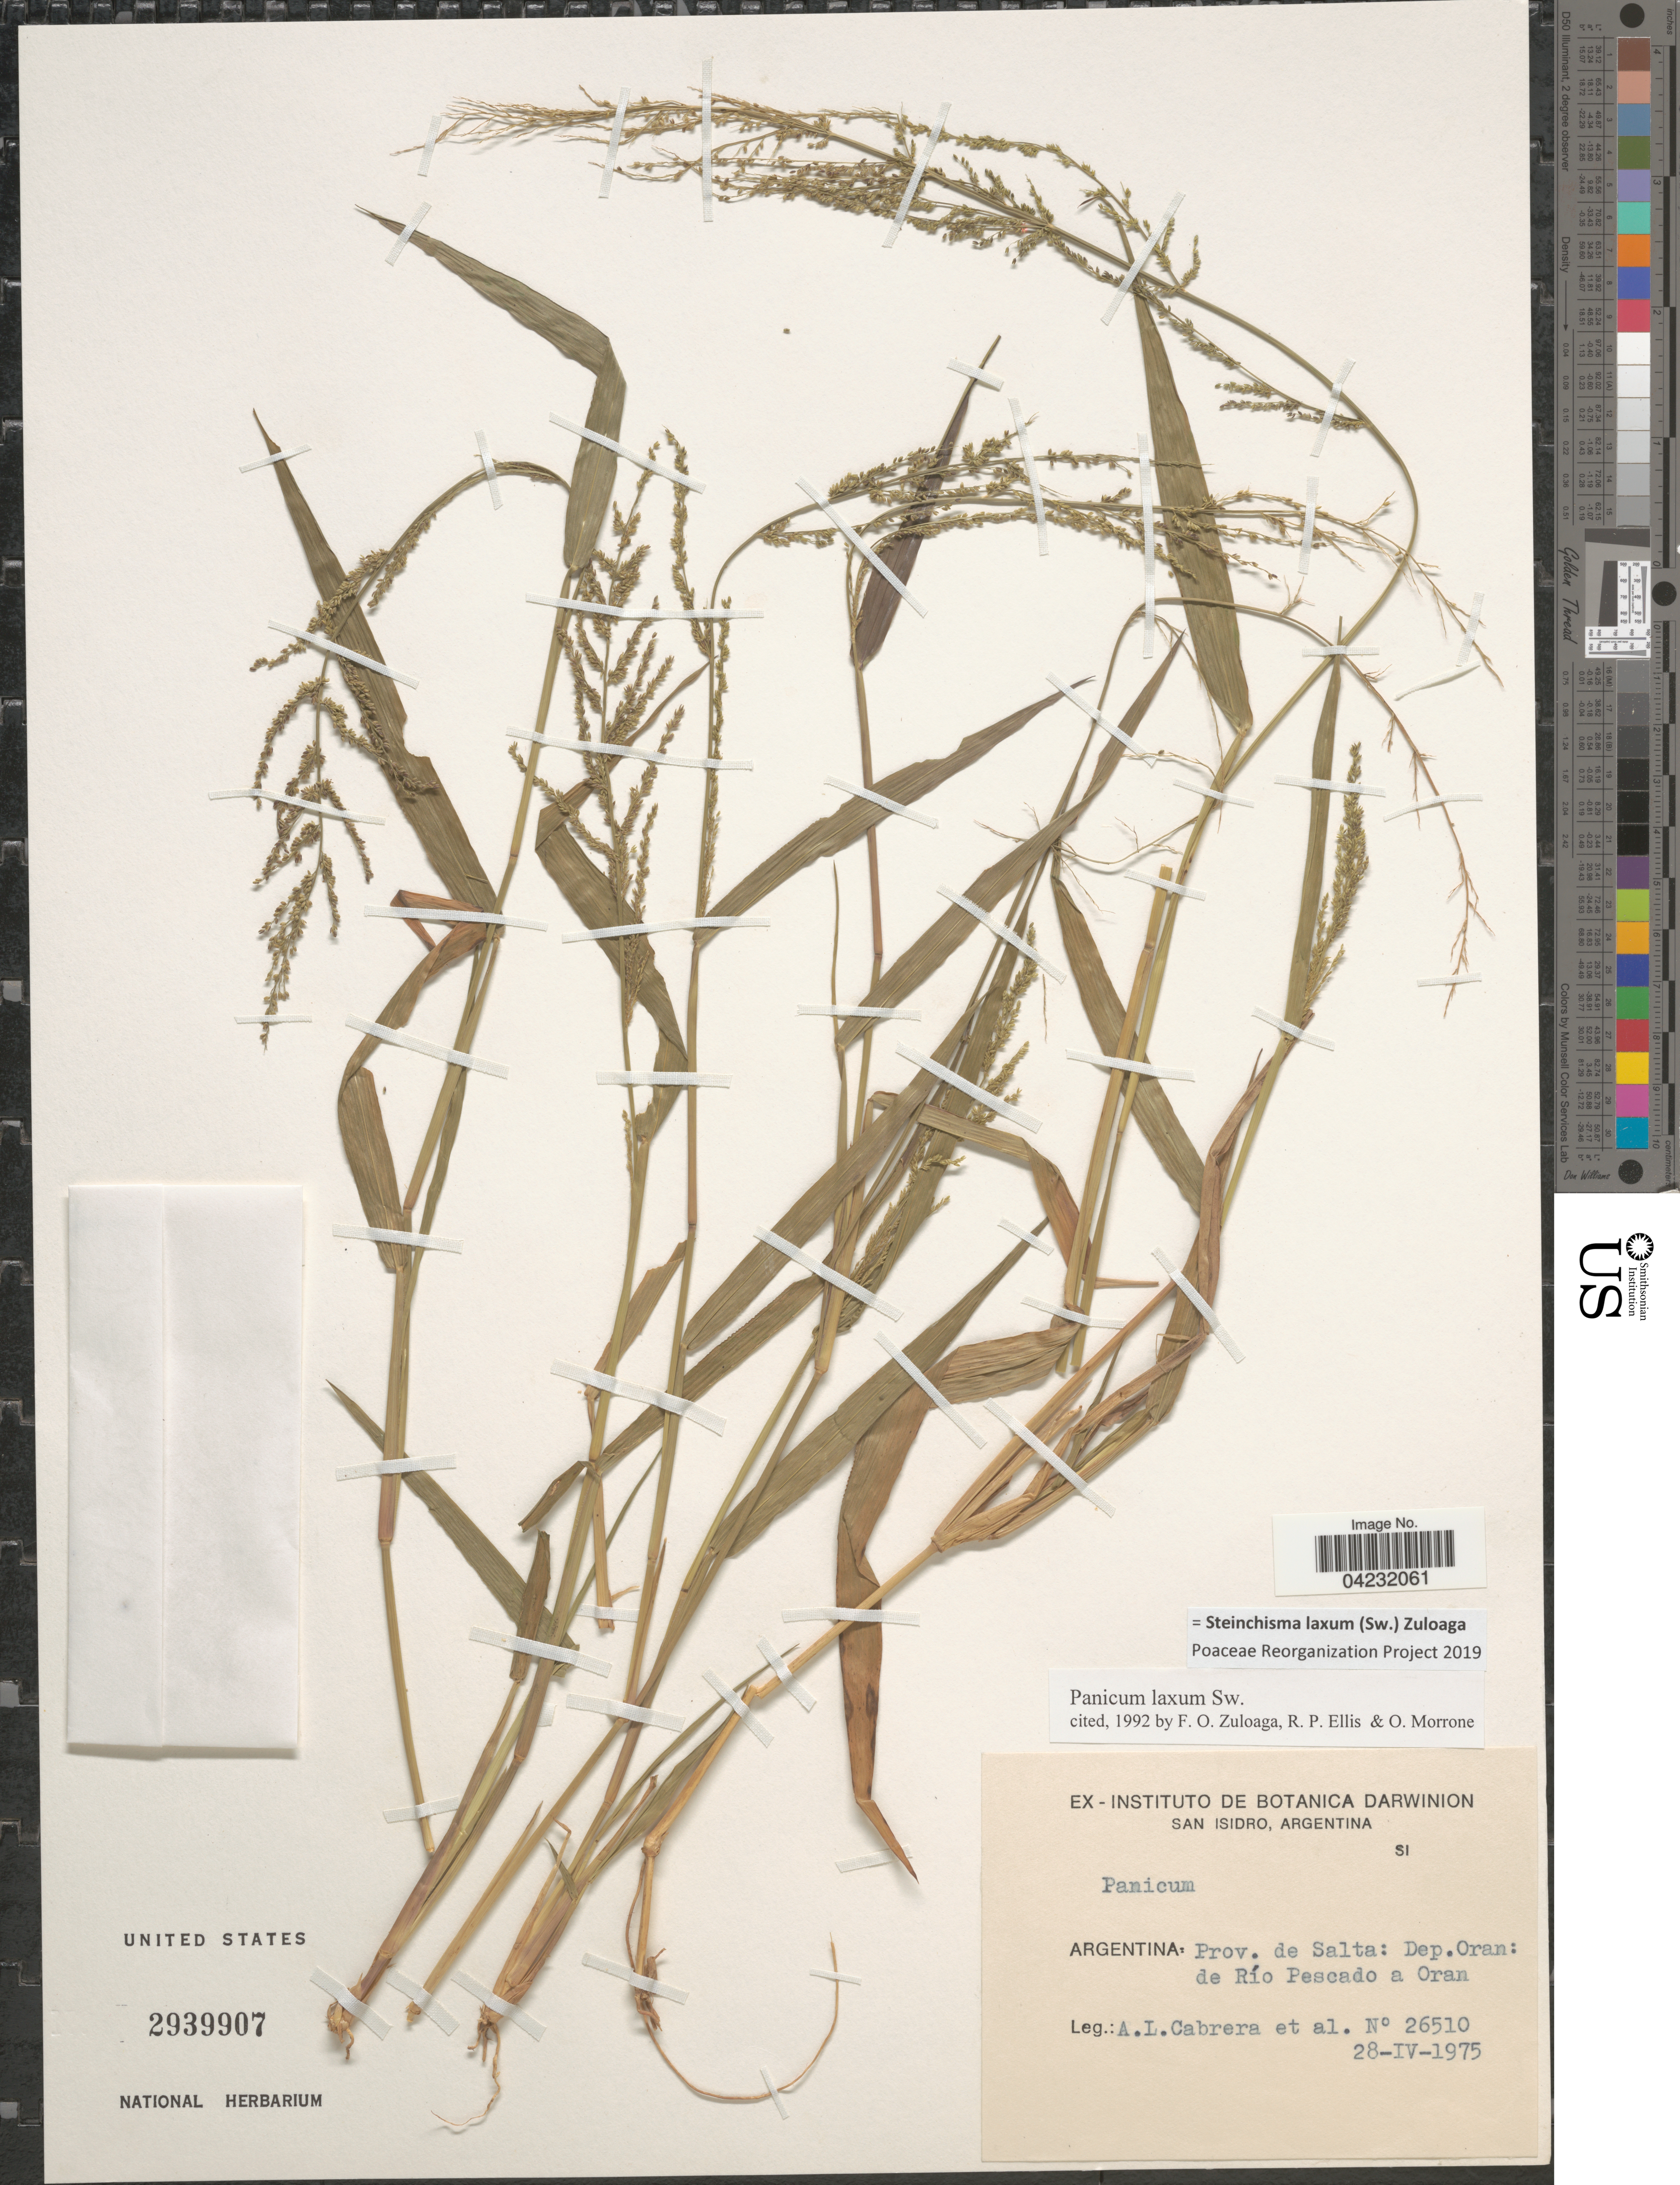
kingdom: Plantae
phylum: Tracheophyta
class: Liliopsida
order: Poales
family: Poaceae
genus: Steinchisma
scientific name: Steinchisma laxum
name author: (Sw.) Zuloaga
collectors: A. L. Cabrera & et al.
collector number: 26510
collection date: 1975-04-28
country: Argentina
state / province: Salta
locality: Dep. Oran: de Río Pescado a Oran.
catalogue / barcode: US 2939907